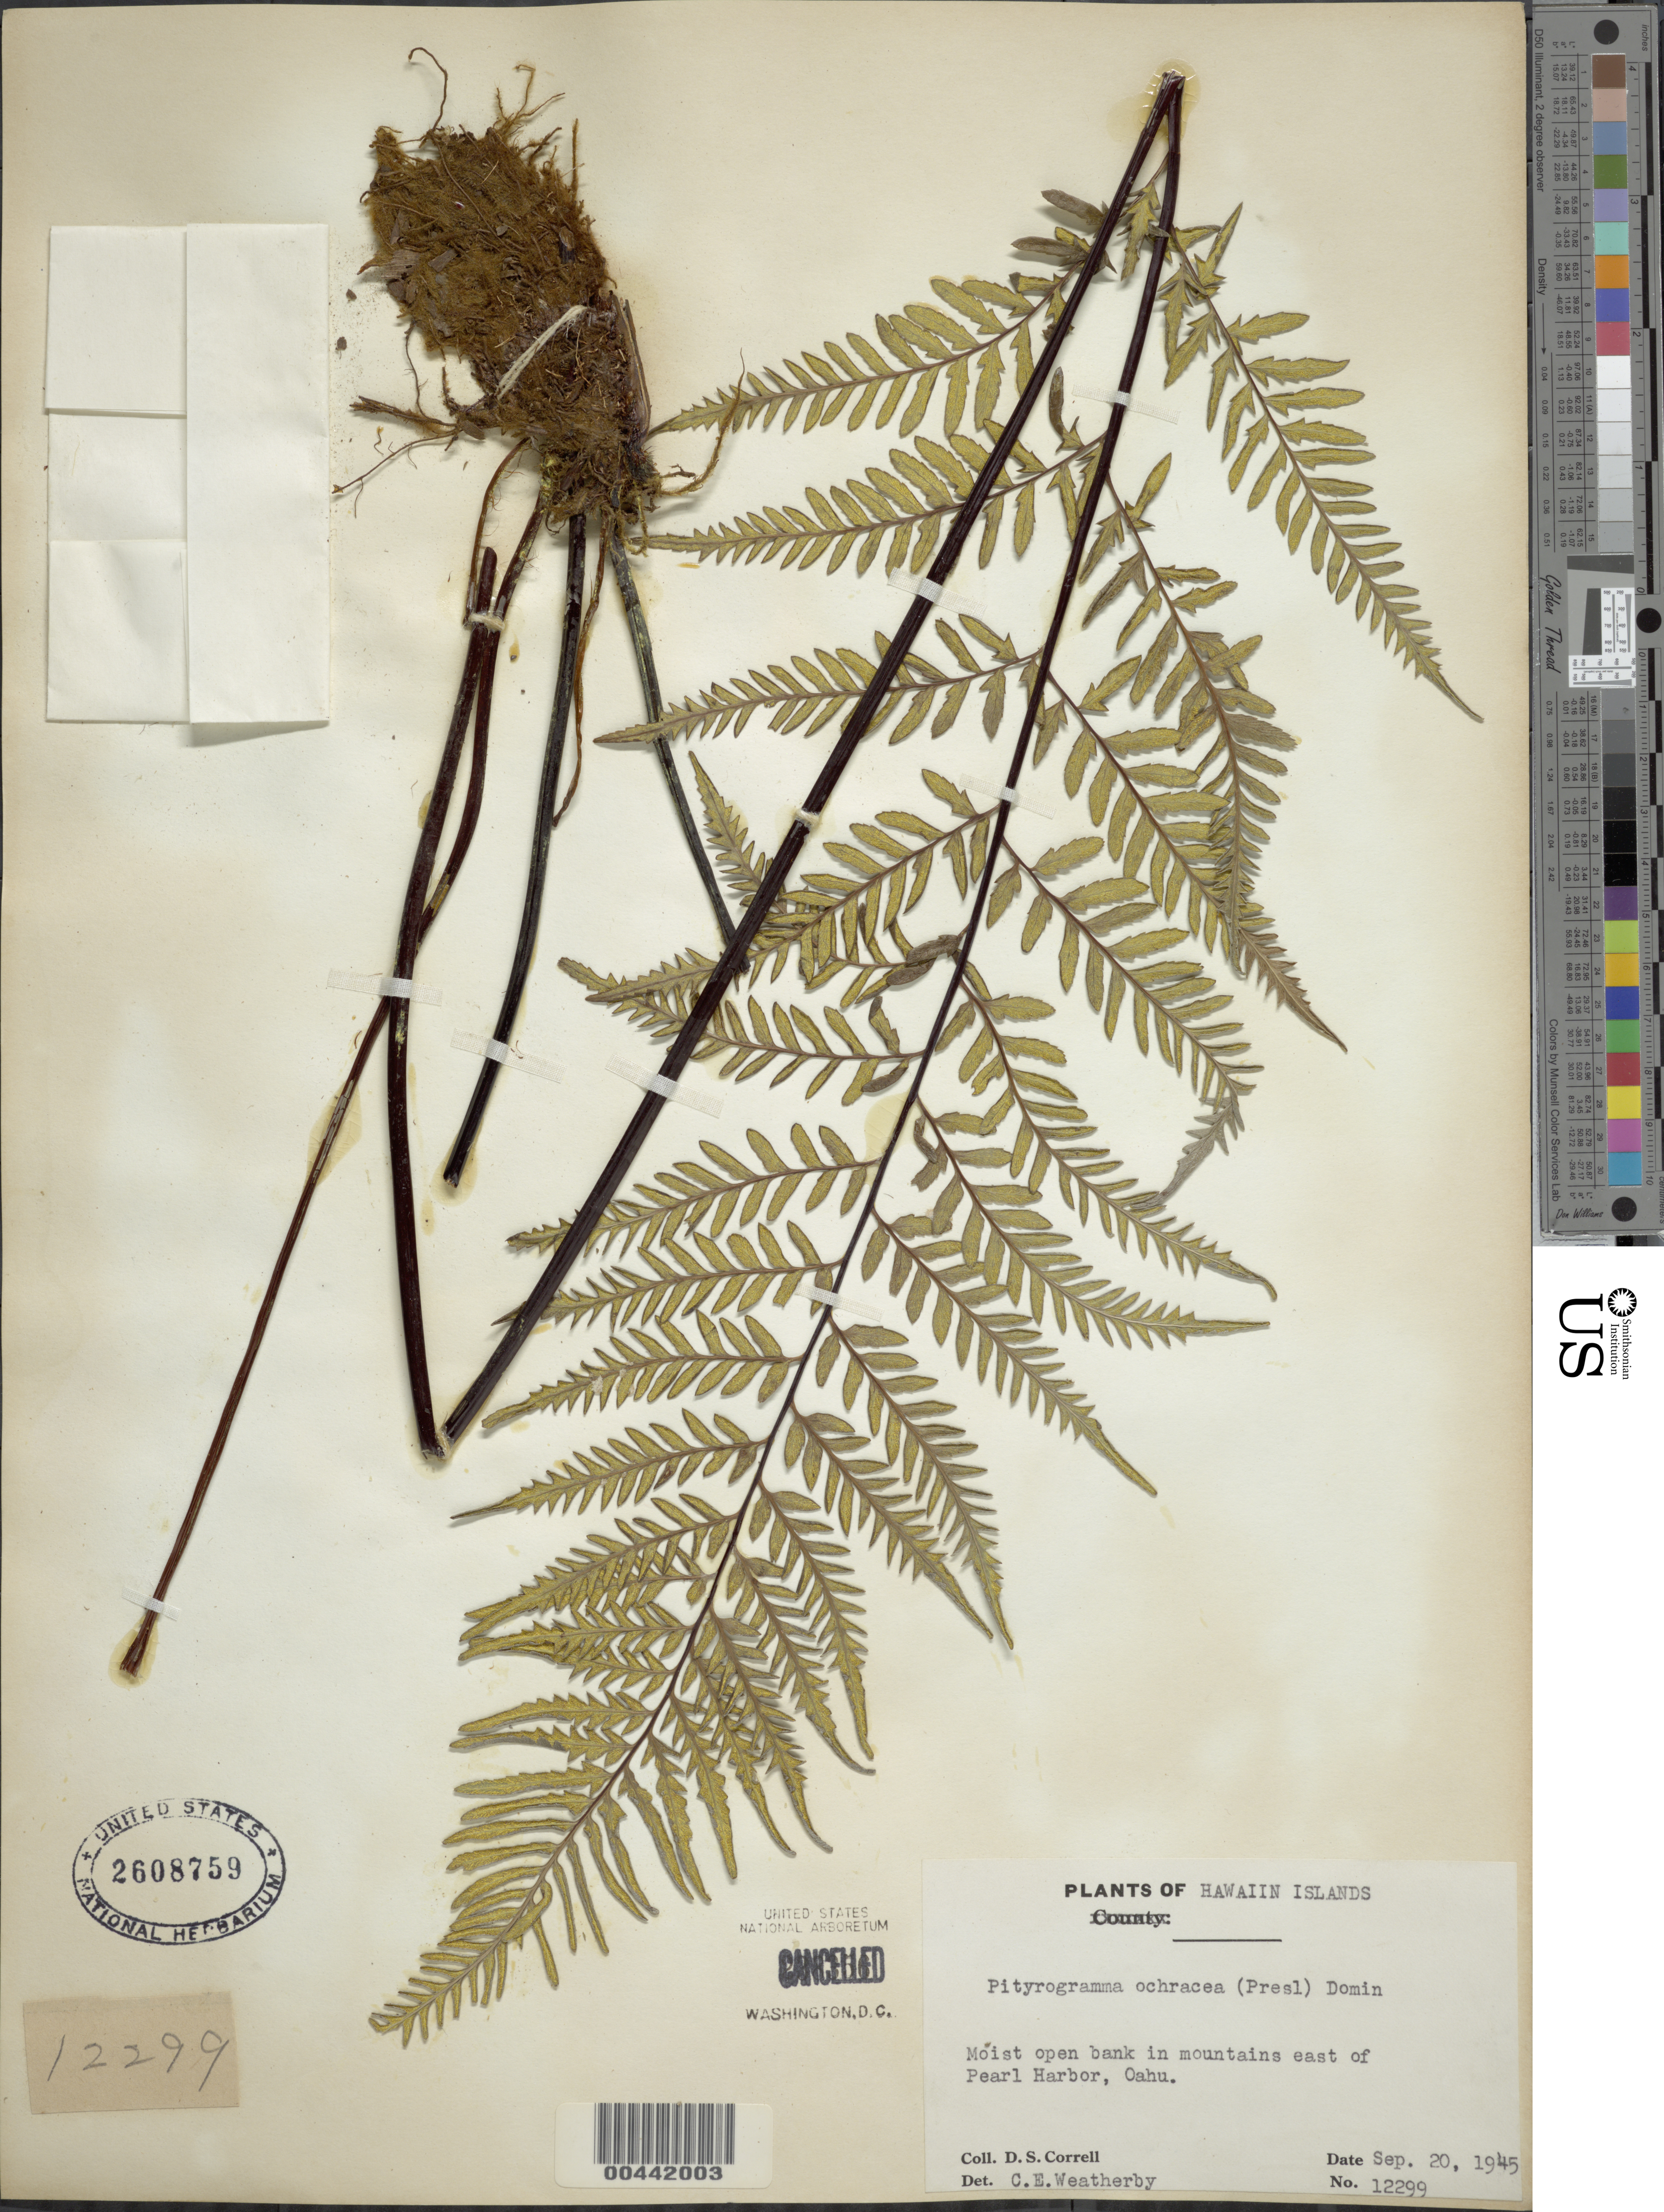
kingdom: Plantae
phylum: Tracheophyta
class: Polypodiopsida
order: Polypodiales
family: Pteridaceae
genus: Pityrogramma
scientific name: Pityrogramma austroamericana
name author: Domin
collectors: D. S. Correll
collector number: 12299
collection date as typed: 20 Sep 1945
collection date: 1945-09-20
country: United States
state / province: Hawaii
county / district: Honolulu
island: Oahu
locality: Mts. E of Pearl Harbor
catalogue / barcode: US 2608759